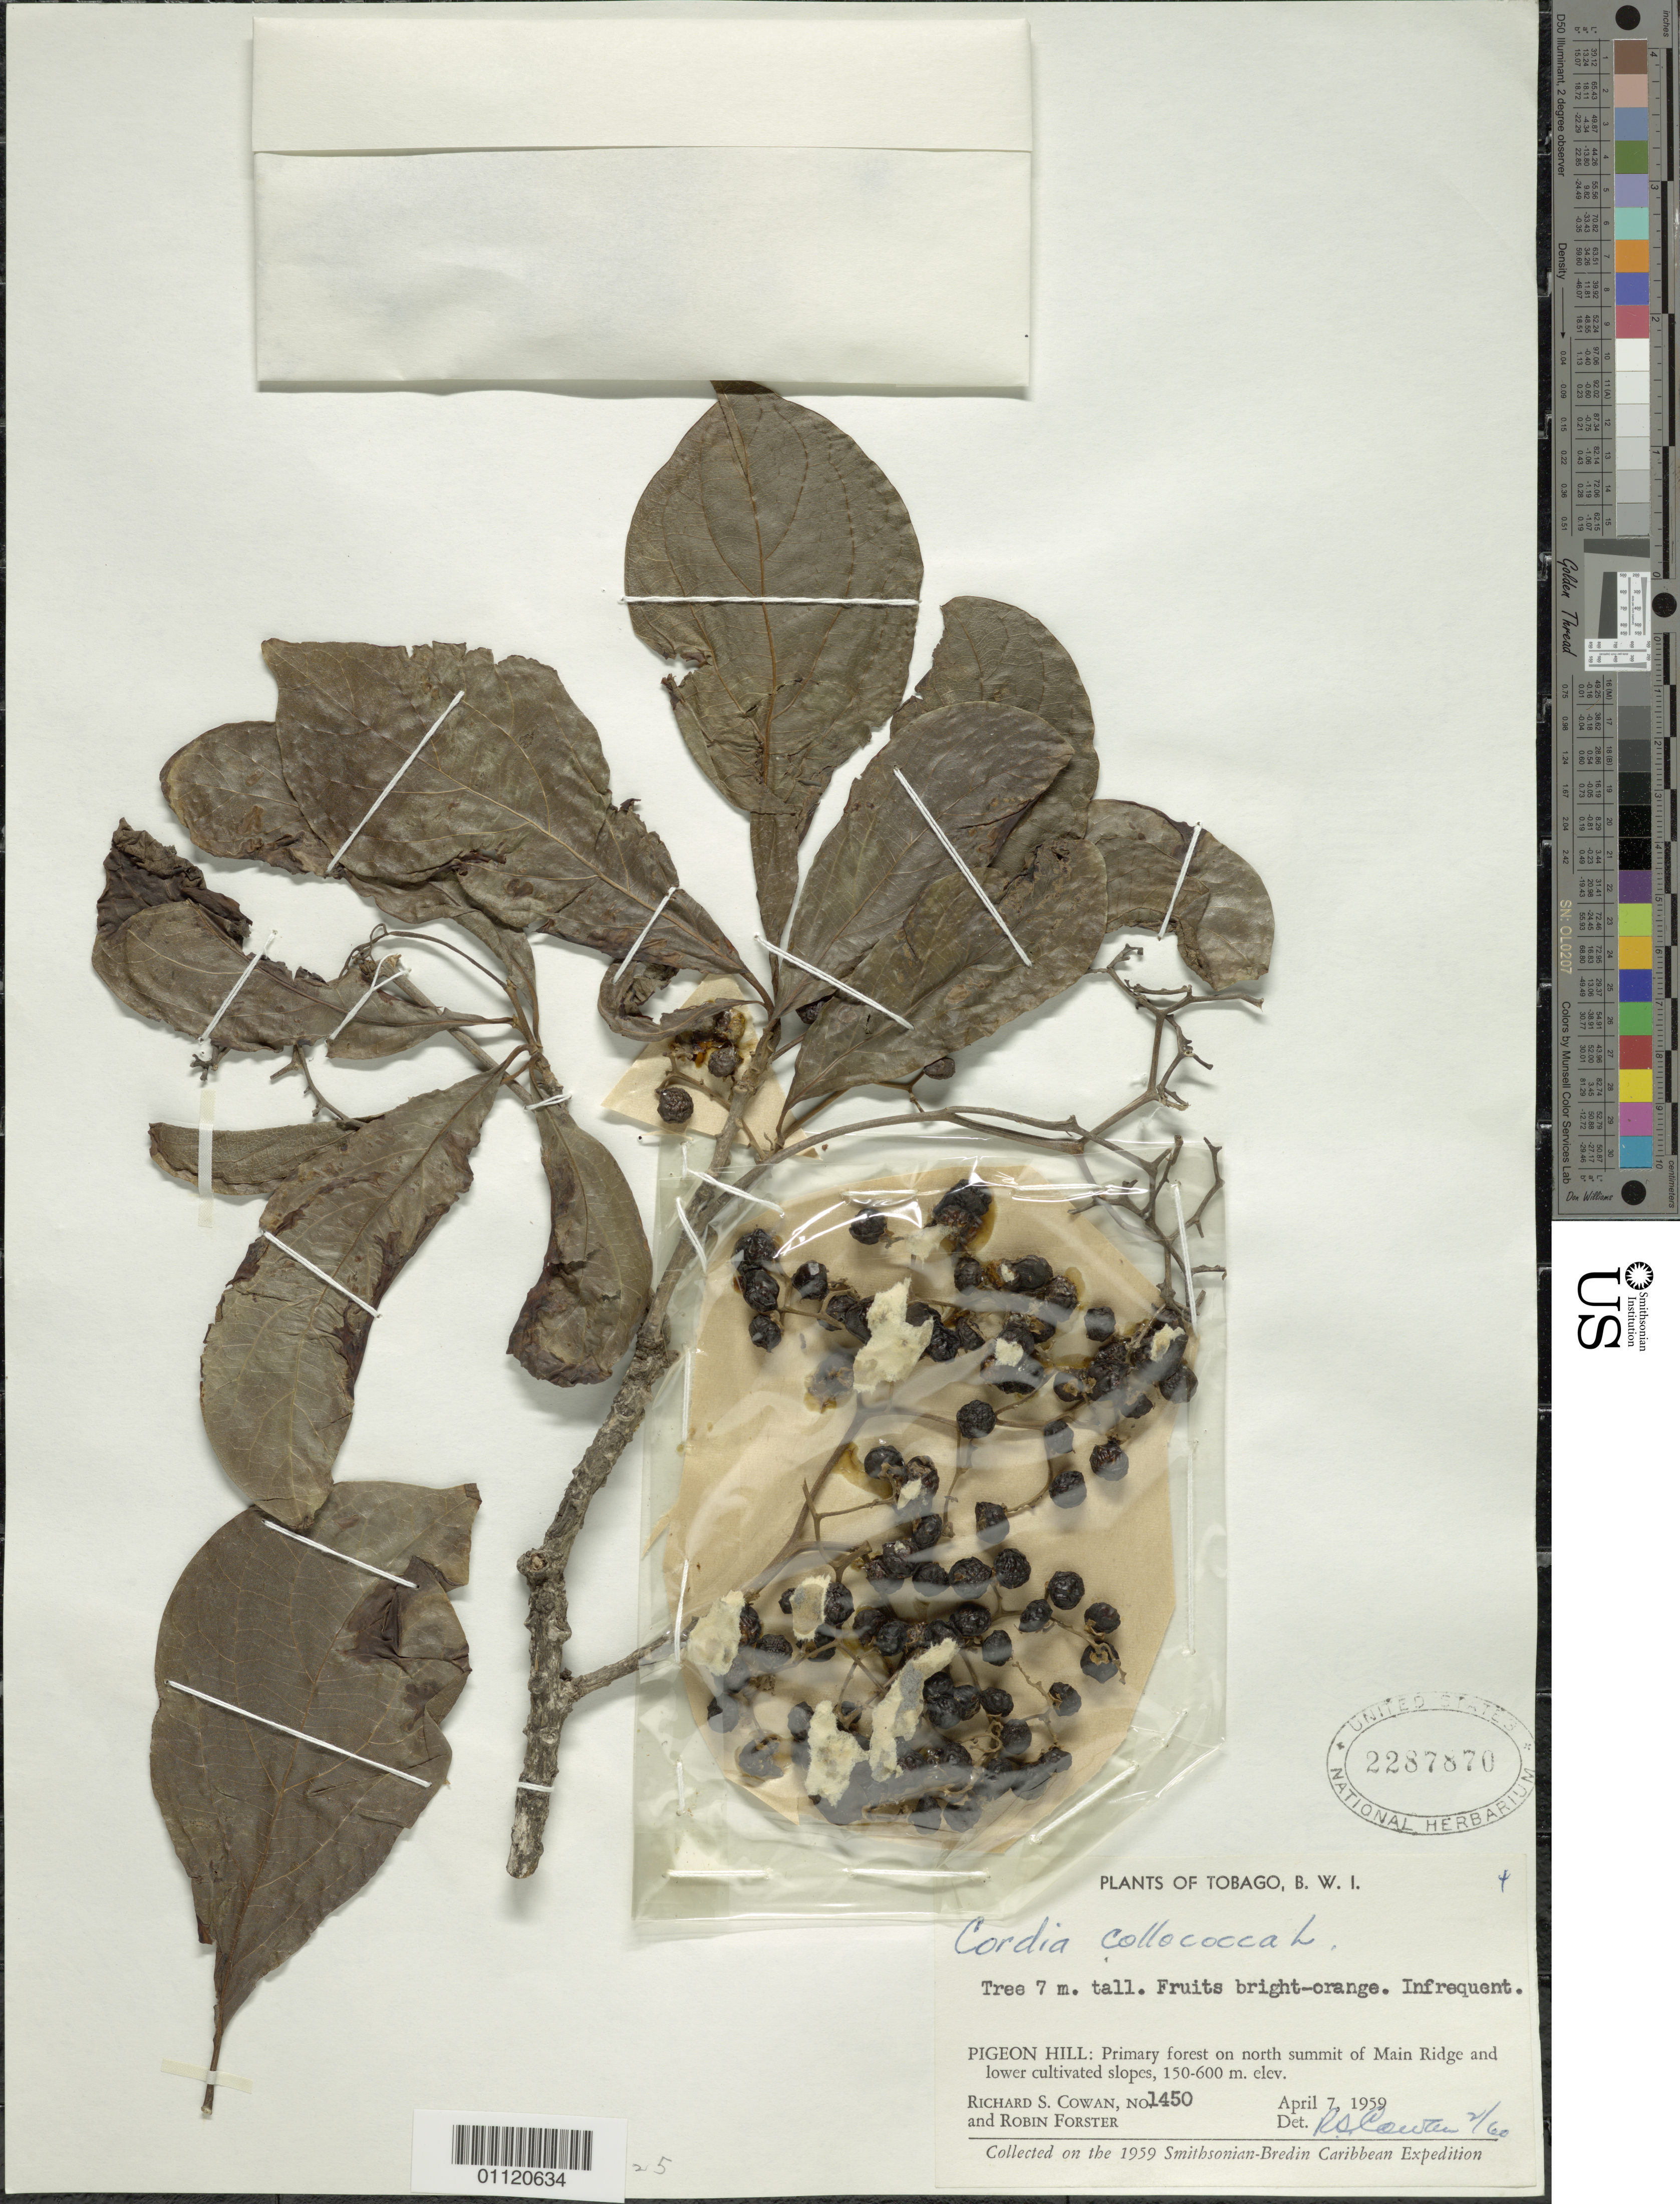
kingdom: Plantae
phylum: Tracheophyta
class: Magnoliopsida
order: Boraginales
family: Cordiaceae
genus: Cordia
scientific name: Cordia collococca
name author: L.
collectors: R. S. Cowan & R. Forster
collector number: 1450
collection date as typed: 07 Apr 1959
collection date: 1959-04-07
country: Trinidad and Tobago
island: Tobago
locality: Pigeon Hill: Primary forest on N summit of Main Ridge and lower cultivated slopes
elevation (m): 150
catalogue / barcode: US 2287870